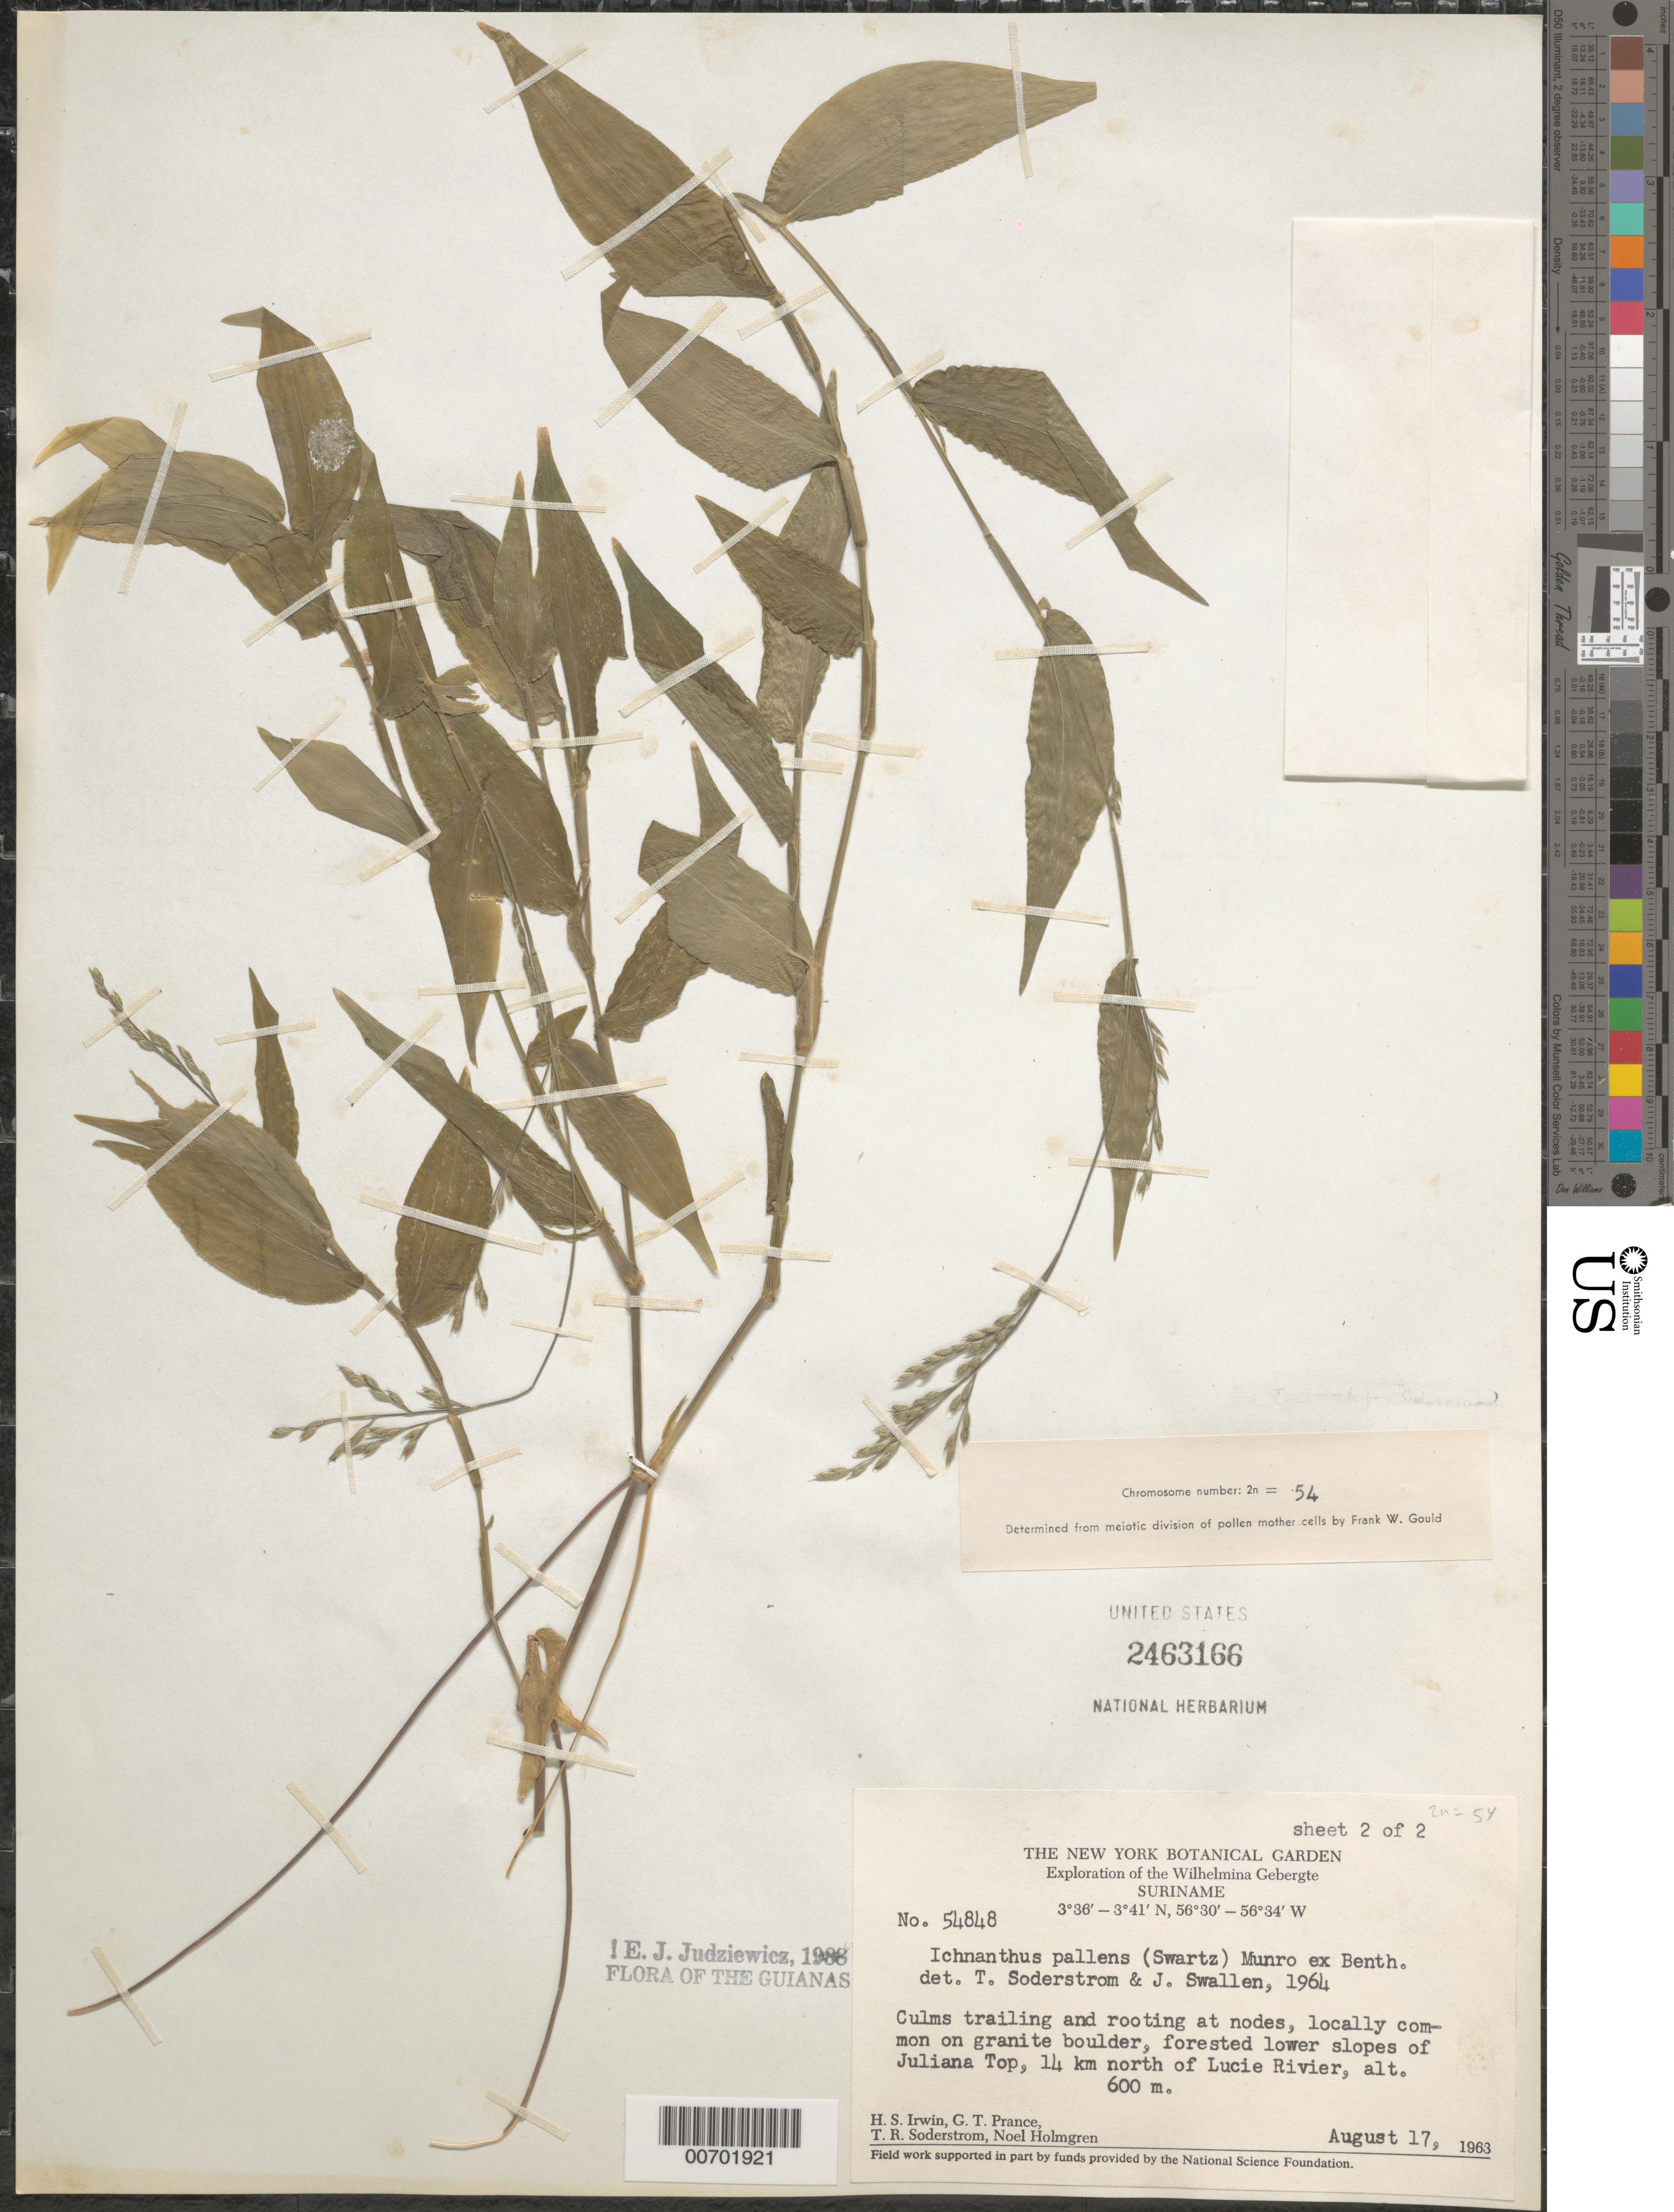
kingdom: Plantae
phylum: Tracheophyta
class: Liliopsida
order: Poales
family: Poaceae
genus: Ichnanthus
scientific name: Ichnanthus pallens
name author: (Sw.) Munro ex Benth.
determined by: Judziewicz, E. J.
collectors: H. Irwin, G. T. Prance, T. R. Soderstrom & N. H. Holmgren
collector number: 54848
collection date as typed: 17-Aug-63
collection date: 1963-08-17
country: Suriname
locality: Juliana Top, 14 km N of Lucie R., Wilhelmina Gebergte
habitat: Forested lower slopes of Juliana Top, granite boulder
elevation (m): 600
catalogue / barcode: US 2463166